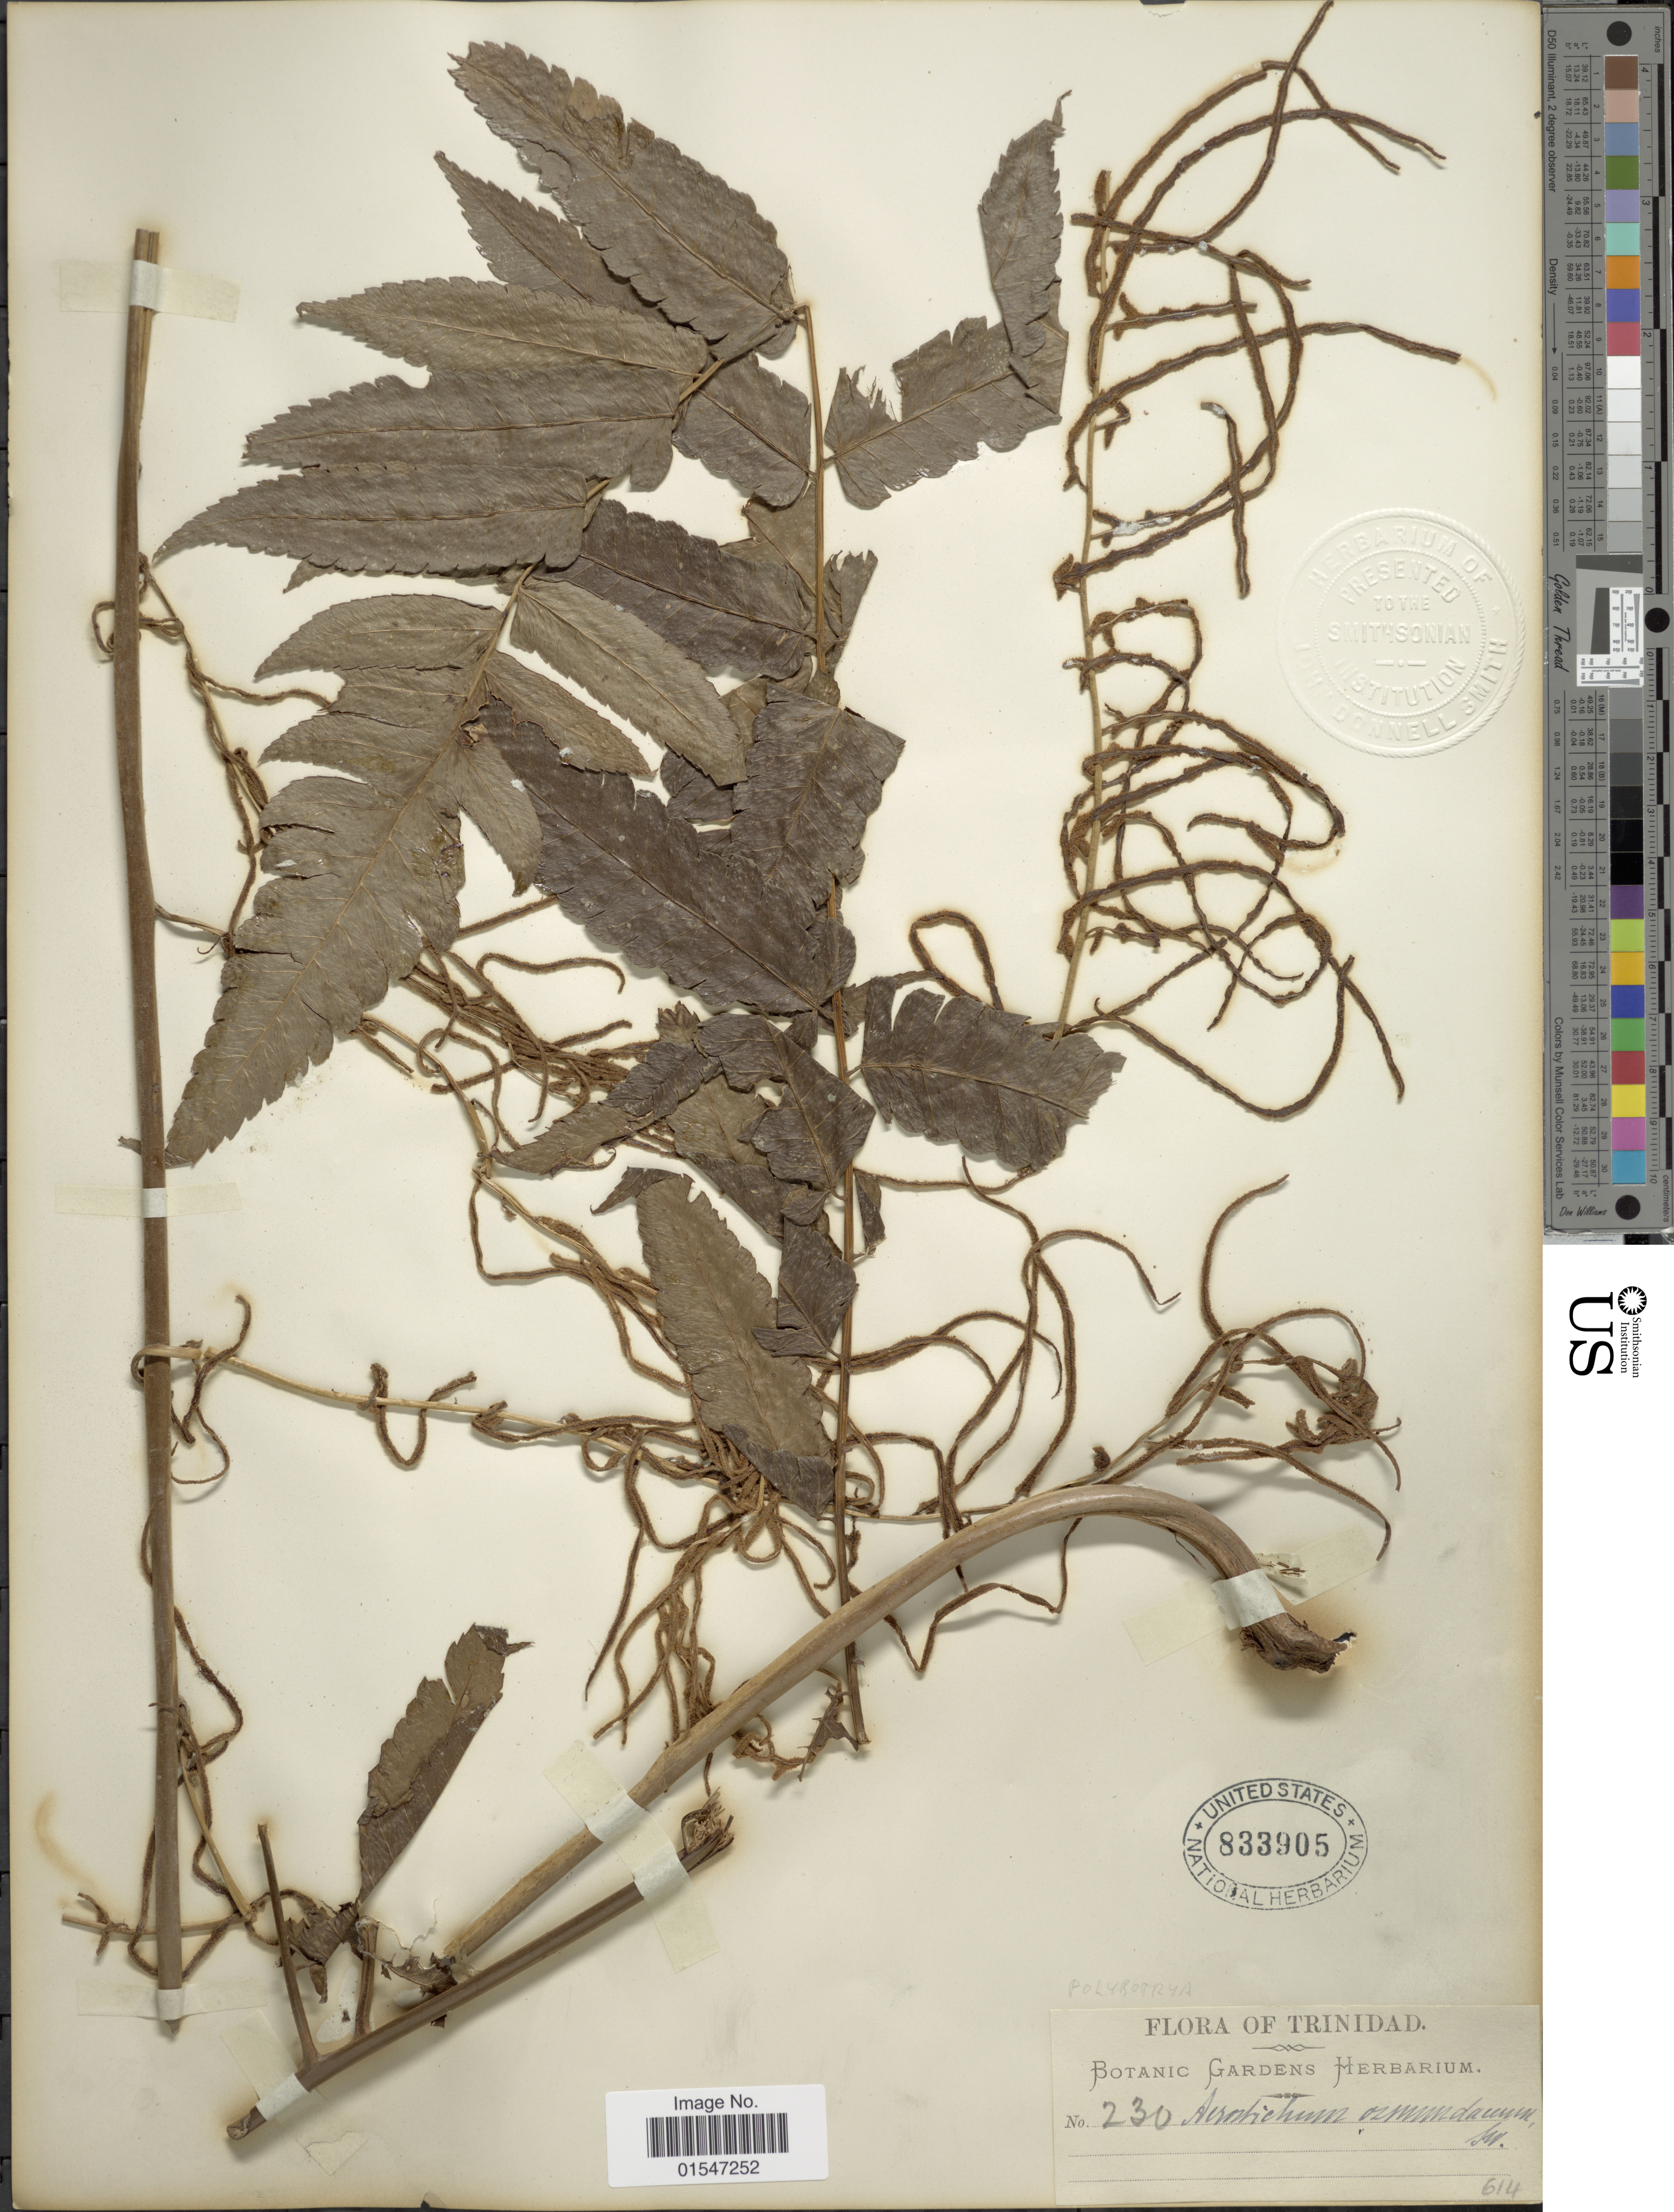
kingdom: Plantae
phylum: Tracheophyta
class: Polypodiopsida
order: Polypodiales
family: Dryopteridaceae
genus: Polybotrya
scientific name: Polybotrya caudata f. caudata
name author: Kunze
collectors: ex herb. Bot. Gard.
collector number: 230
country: Trinidad and Tobago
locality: Trinidad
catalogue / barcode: US 833905